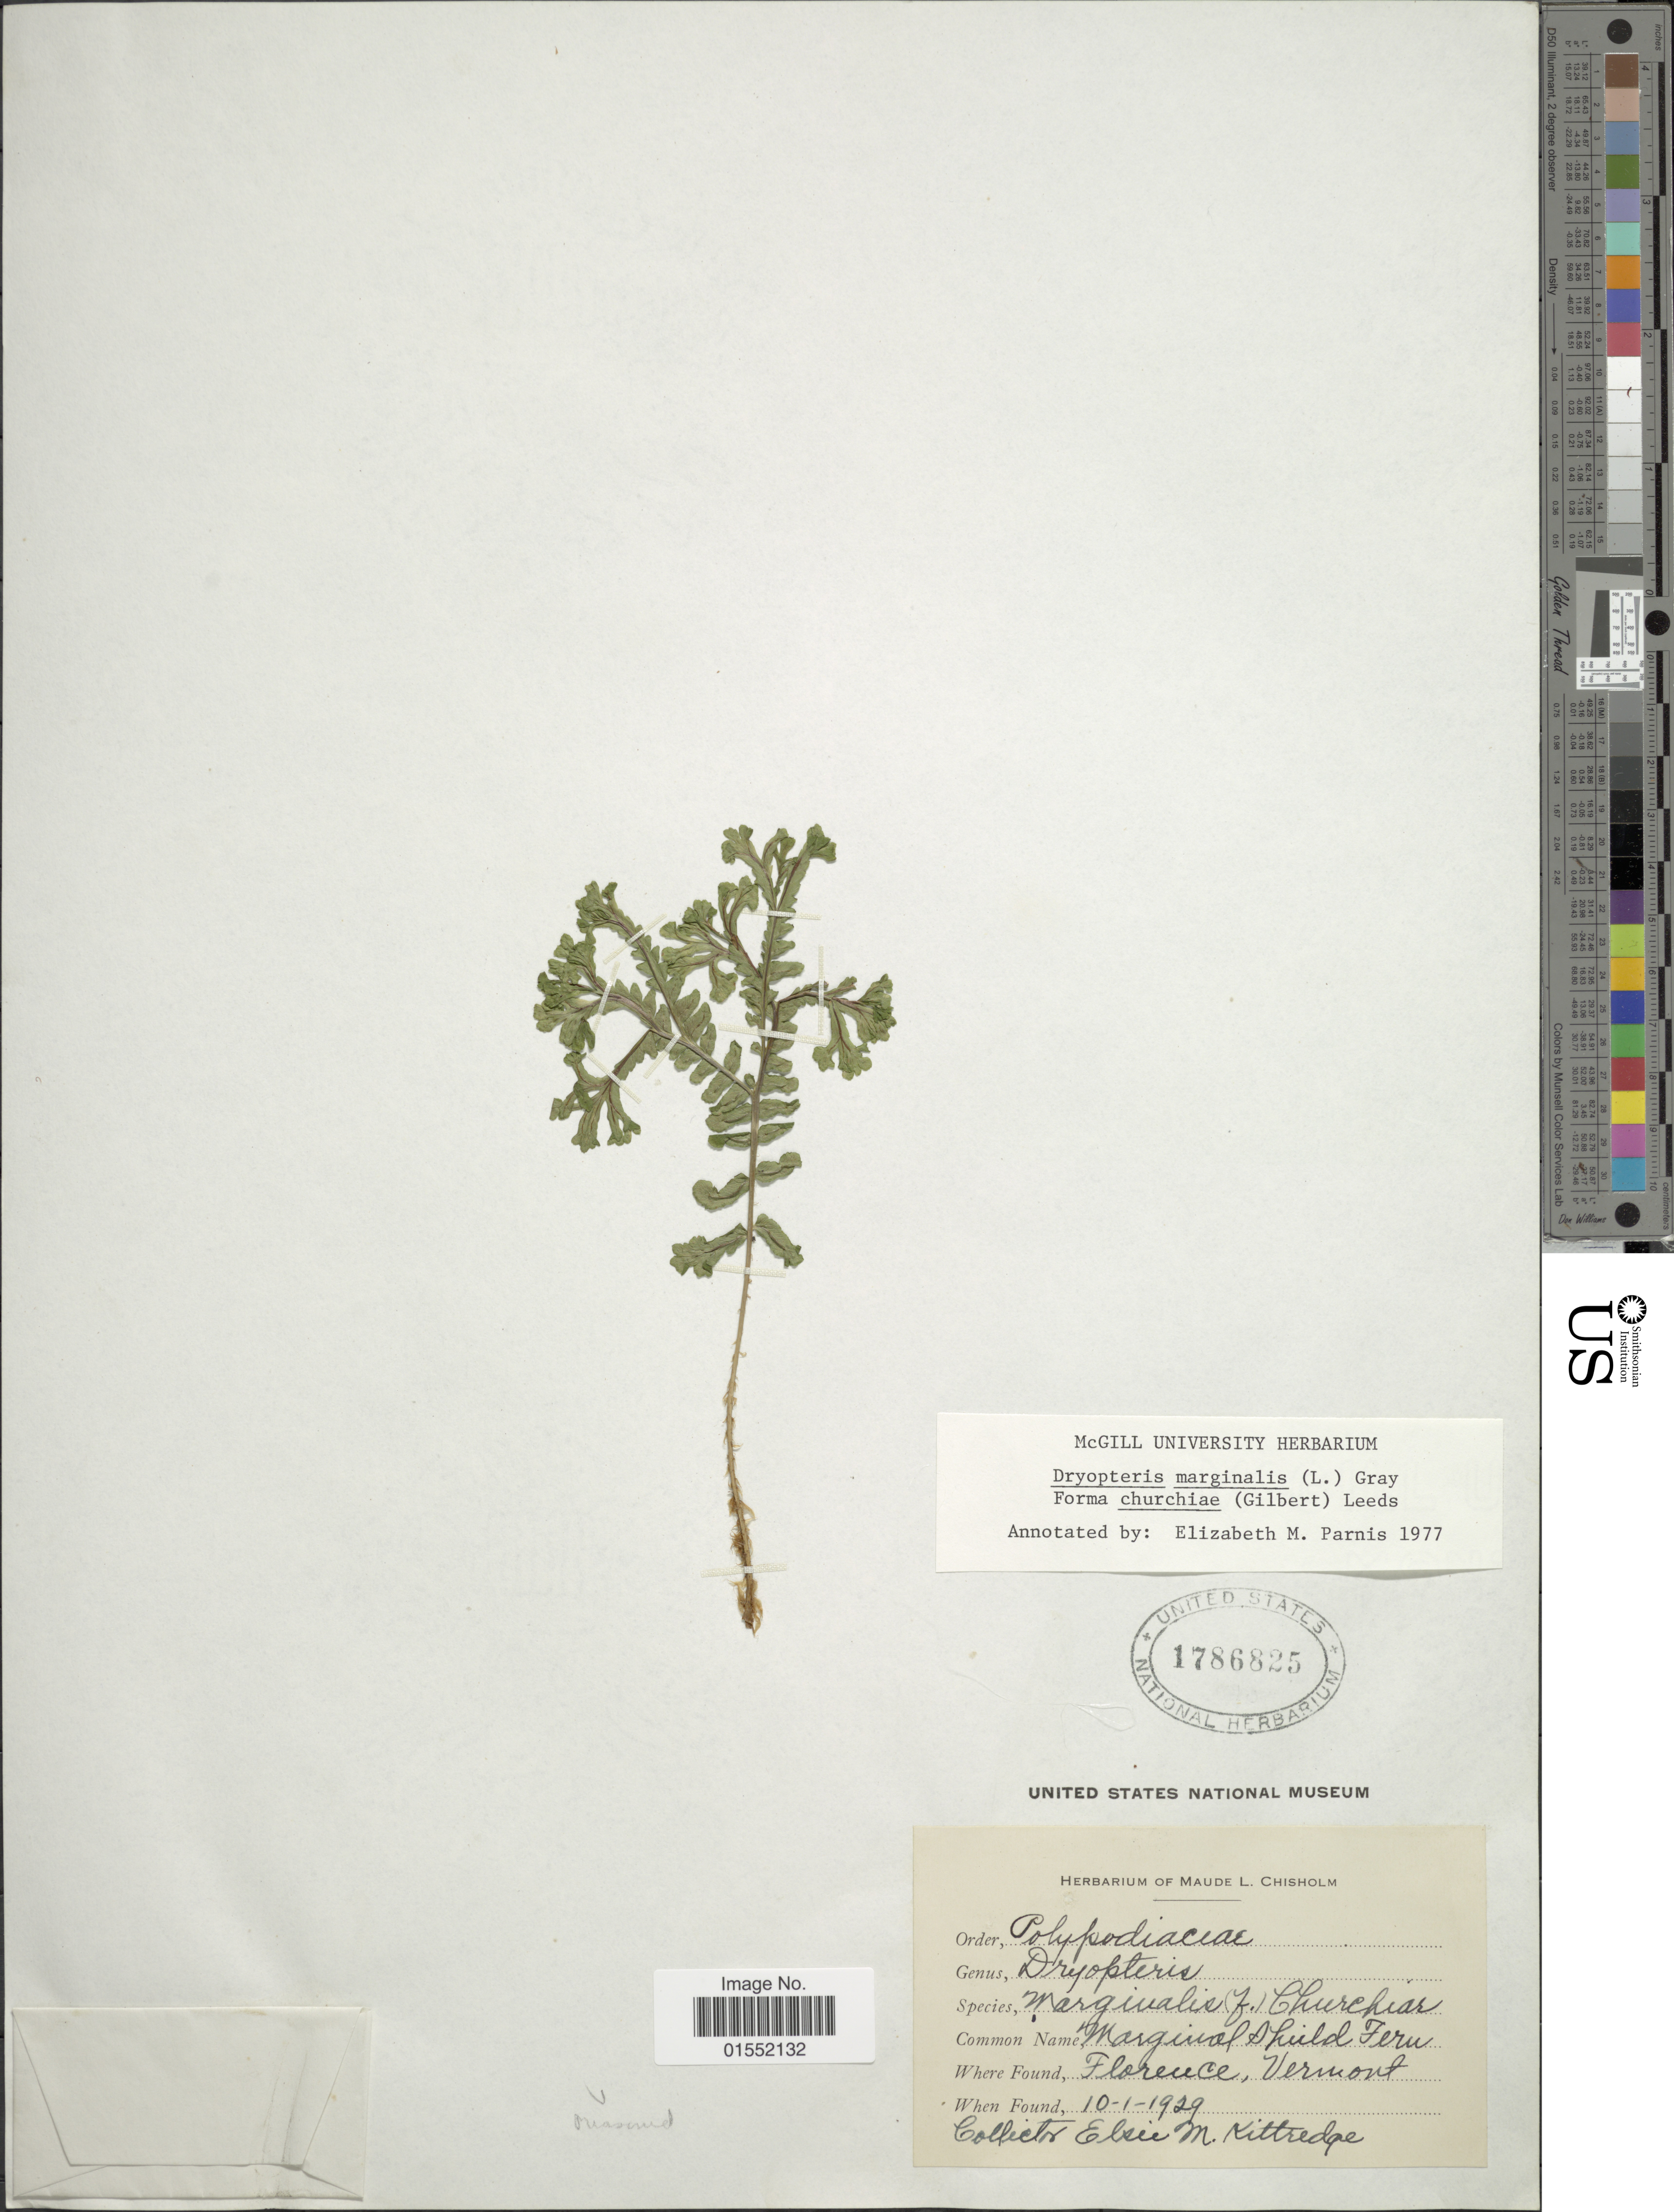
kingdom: Plantae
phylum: Tracheophyta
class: Polypodiopsida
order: Polypodiales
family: Dryopteridaceae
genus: Dryopteris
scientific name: Dryopteris marginalis f. churchiae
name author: Leeds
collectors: E. Kittredge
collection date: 1929-01-10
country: United States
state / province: Vermont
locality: Florence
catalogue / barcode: US 1786825